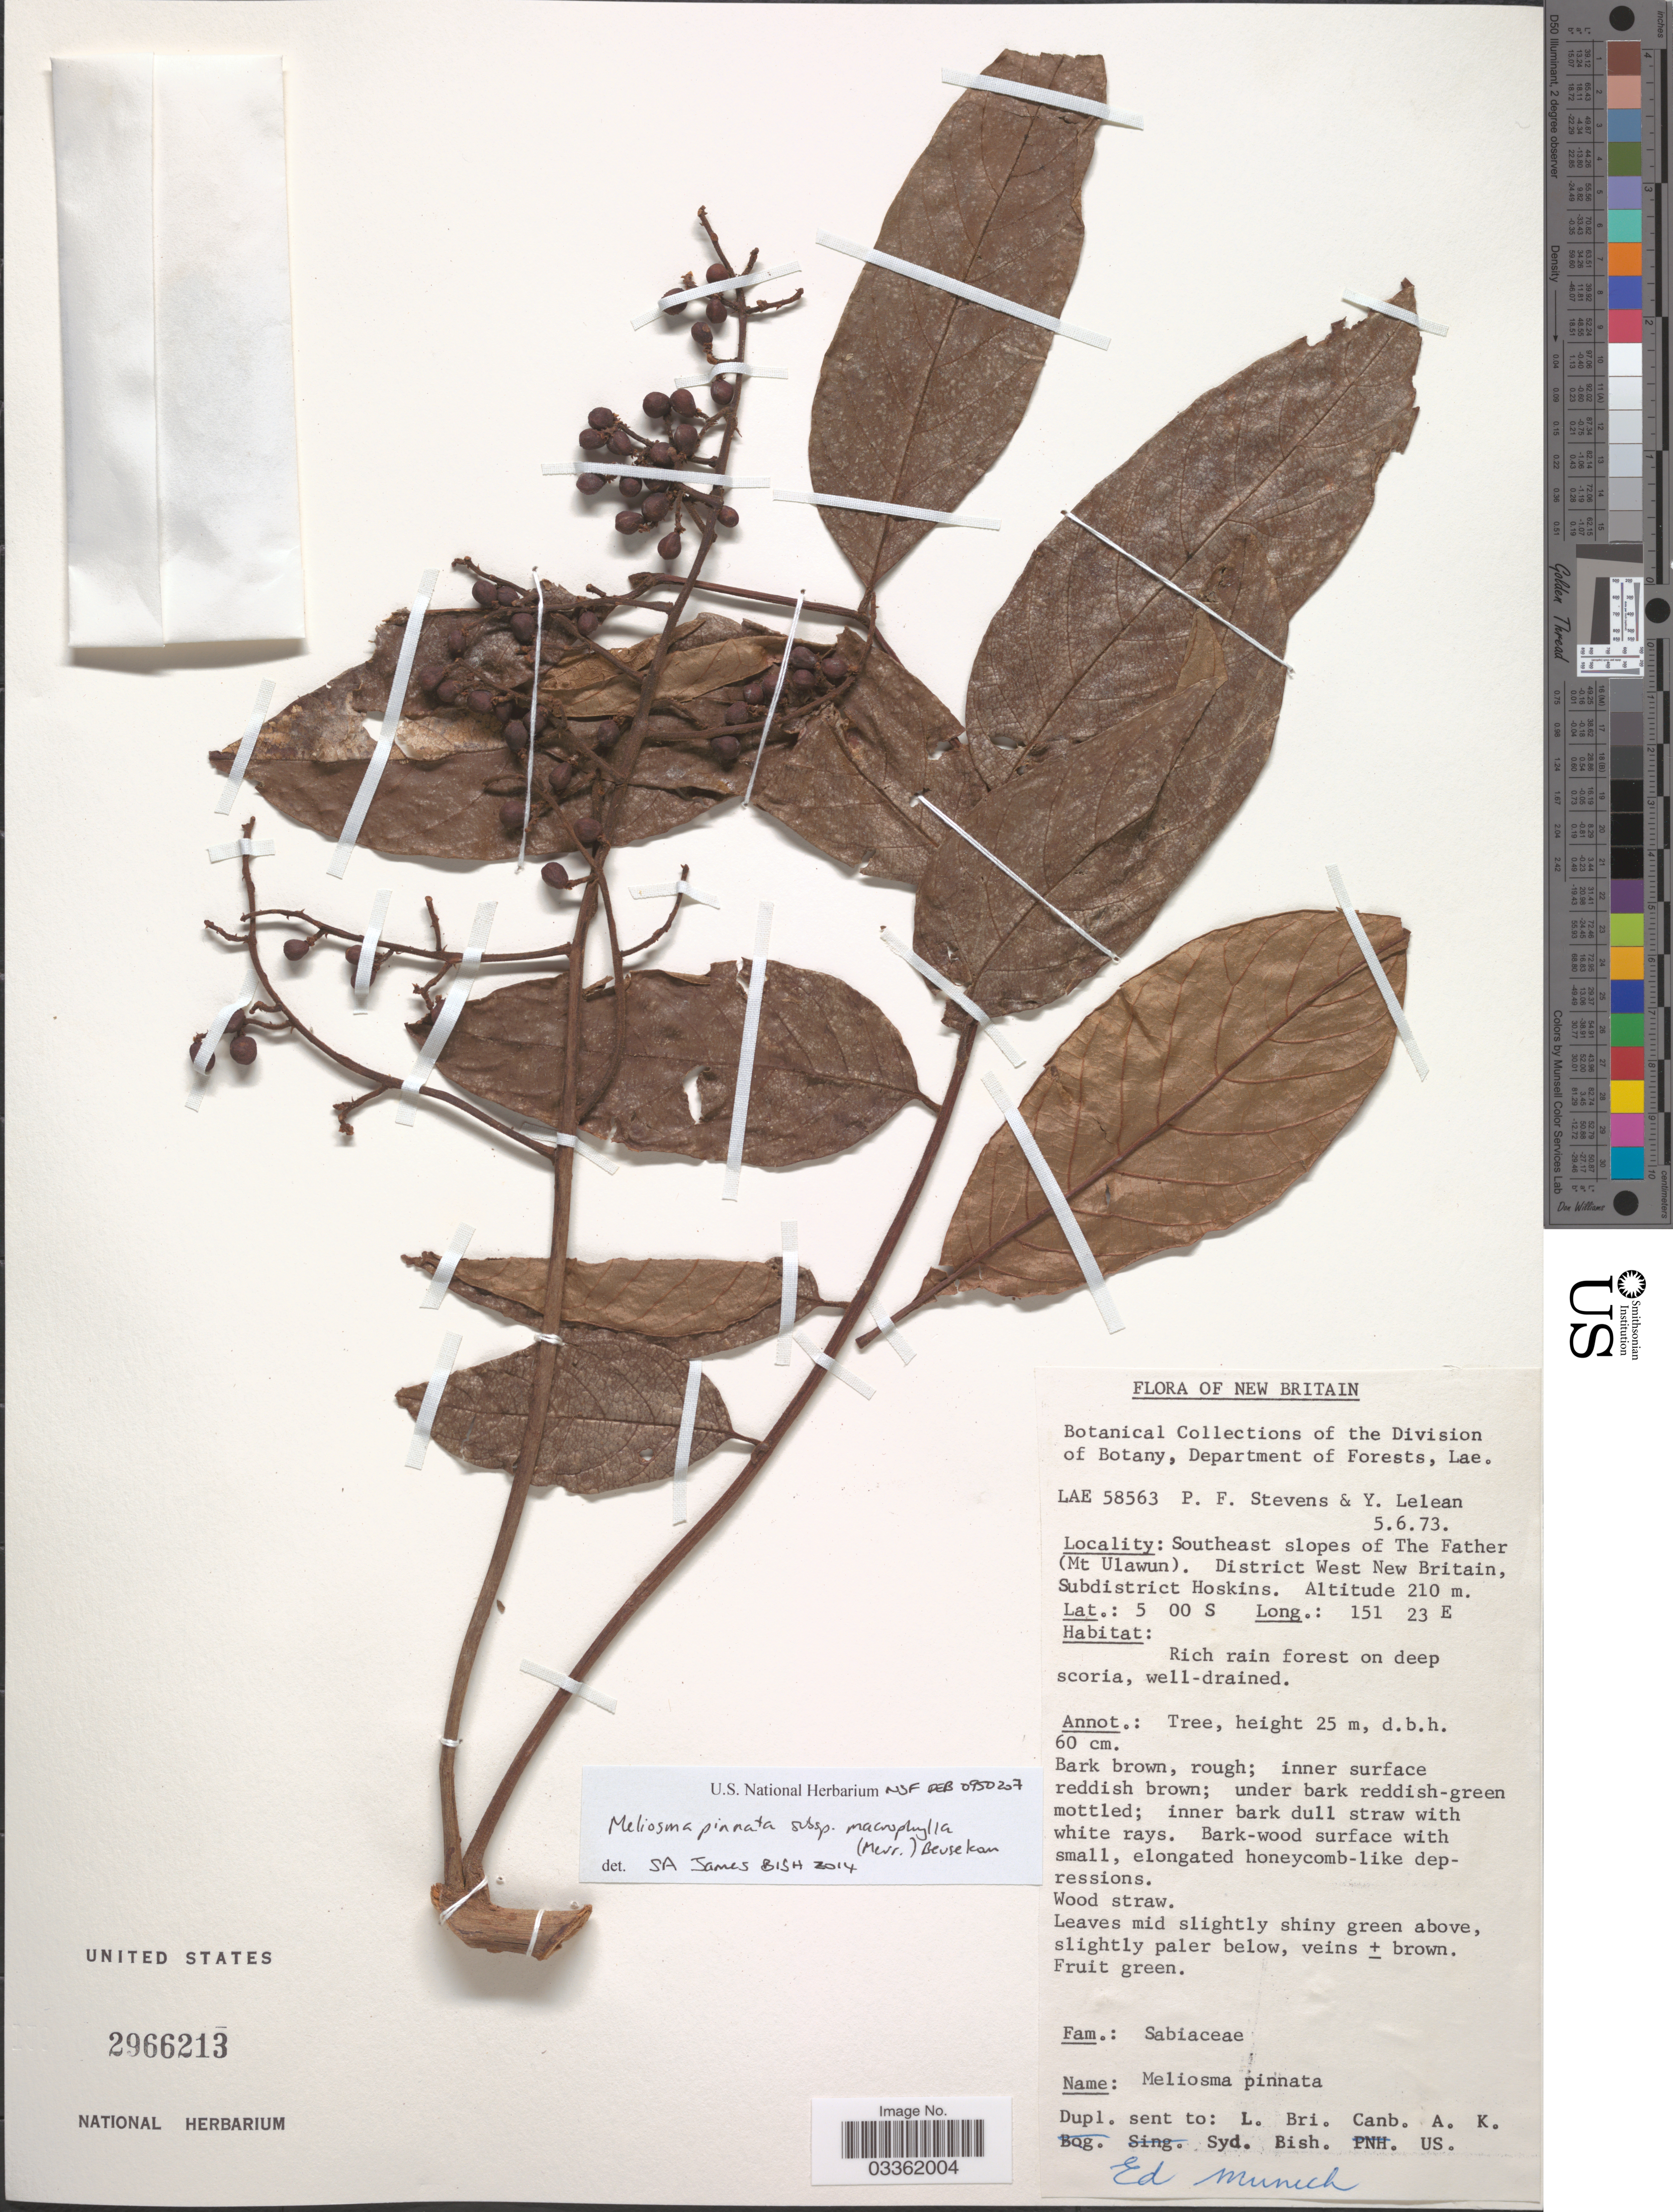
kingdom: Plantae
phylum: Tracheophyta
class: Magnoliopsida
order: Proteales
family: Sabiaceae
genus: Meliosma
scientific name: Meliosma macrophylla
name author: Merr.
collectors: P. F. Stevens & Y. Lelean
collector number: LAE58563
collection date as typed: Transcribed d/m/y: 5/6/73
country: Papua New Guinea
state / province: West New Britain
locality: New Britain. Southeast slopes of The Father (Mt Ulawun). District West New Britain, Subdistrict Hoskins.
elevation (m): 210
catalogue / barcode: US 2966213